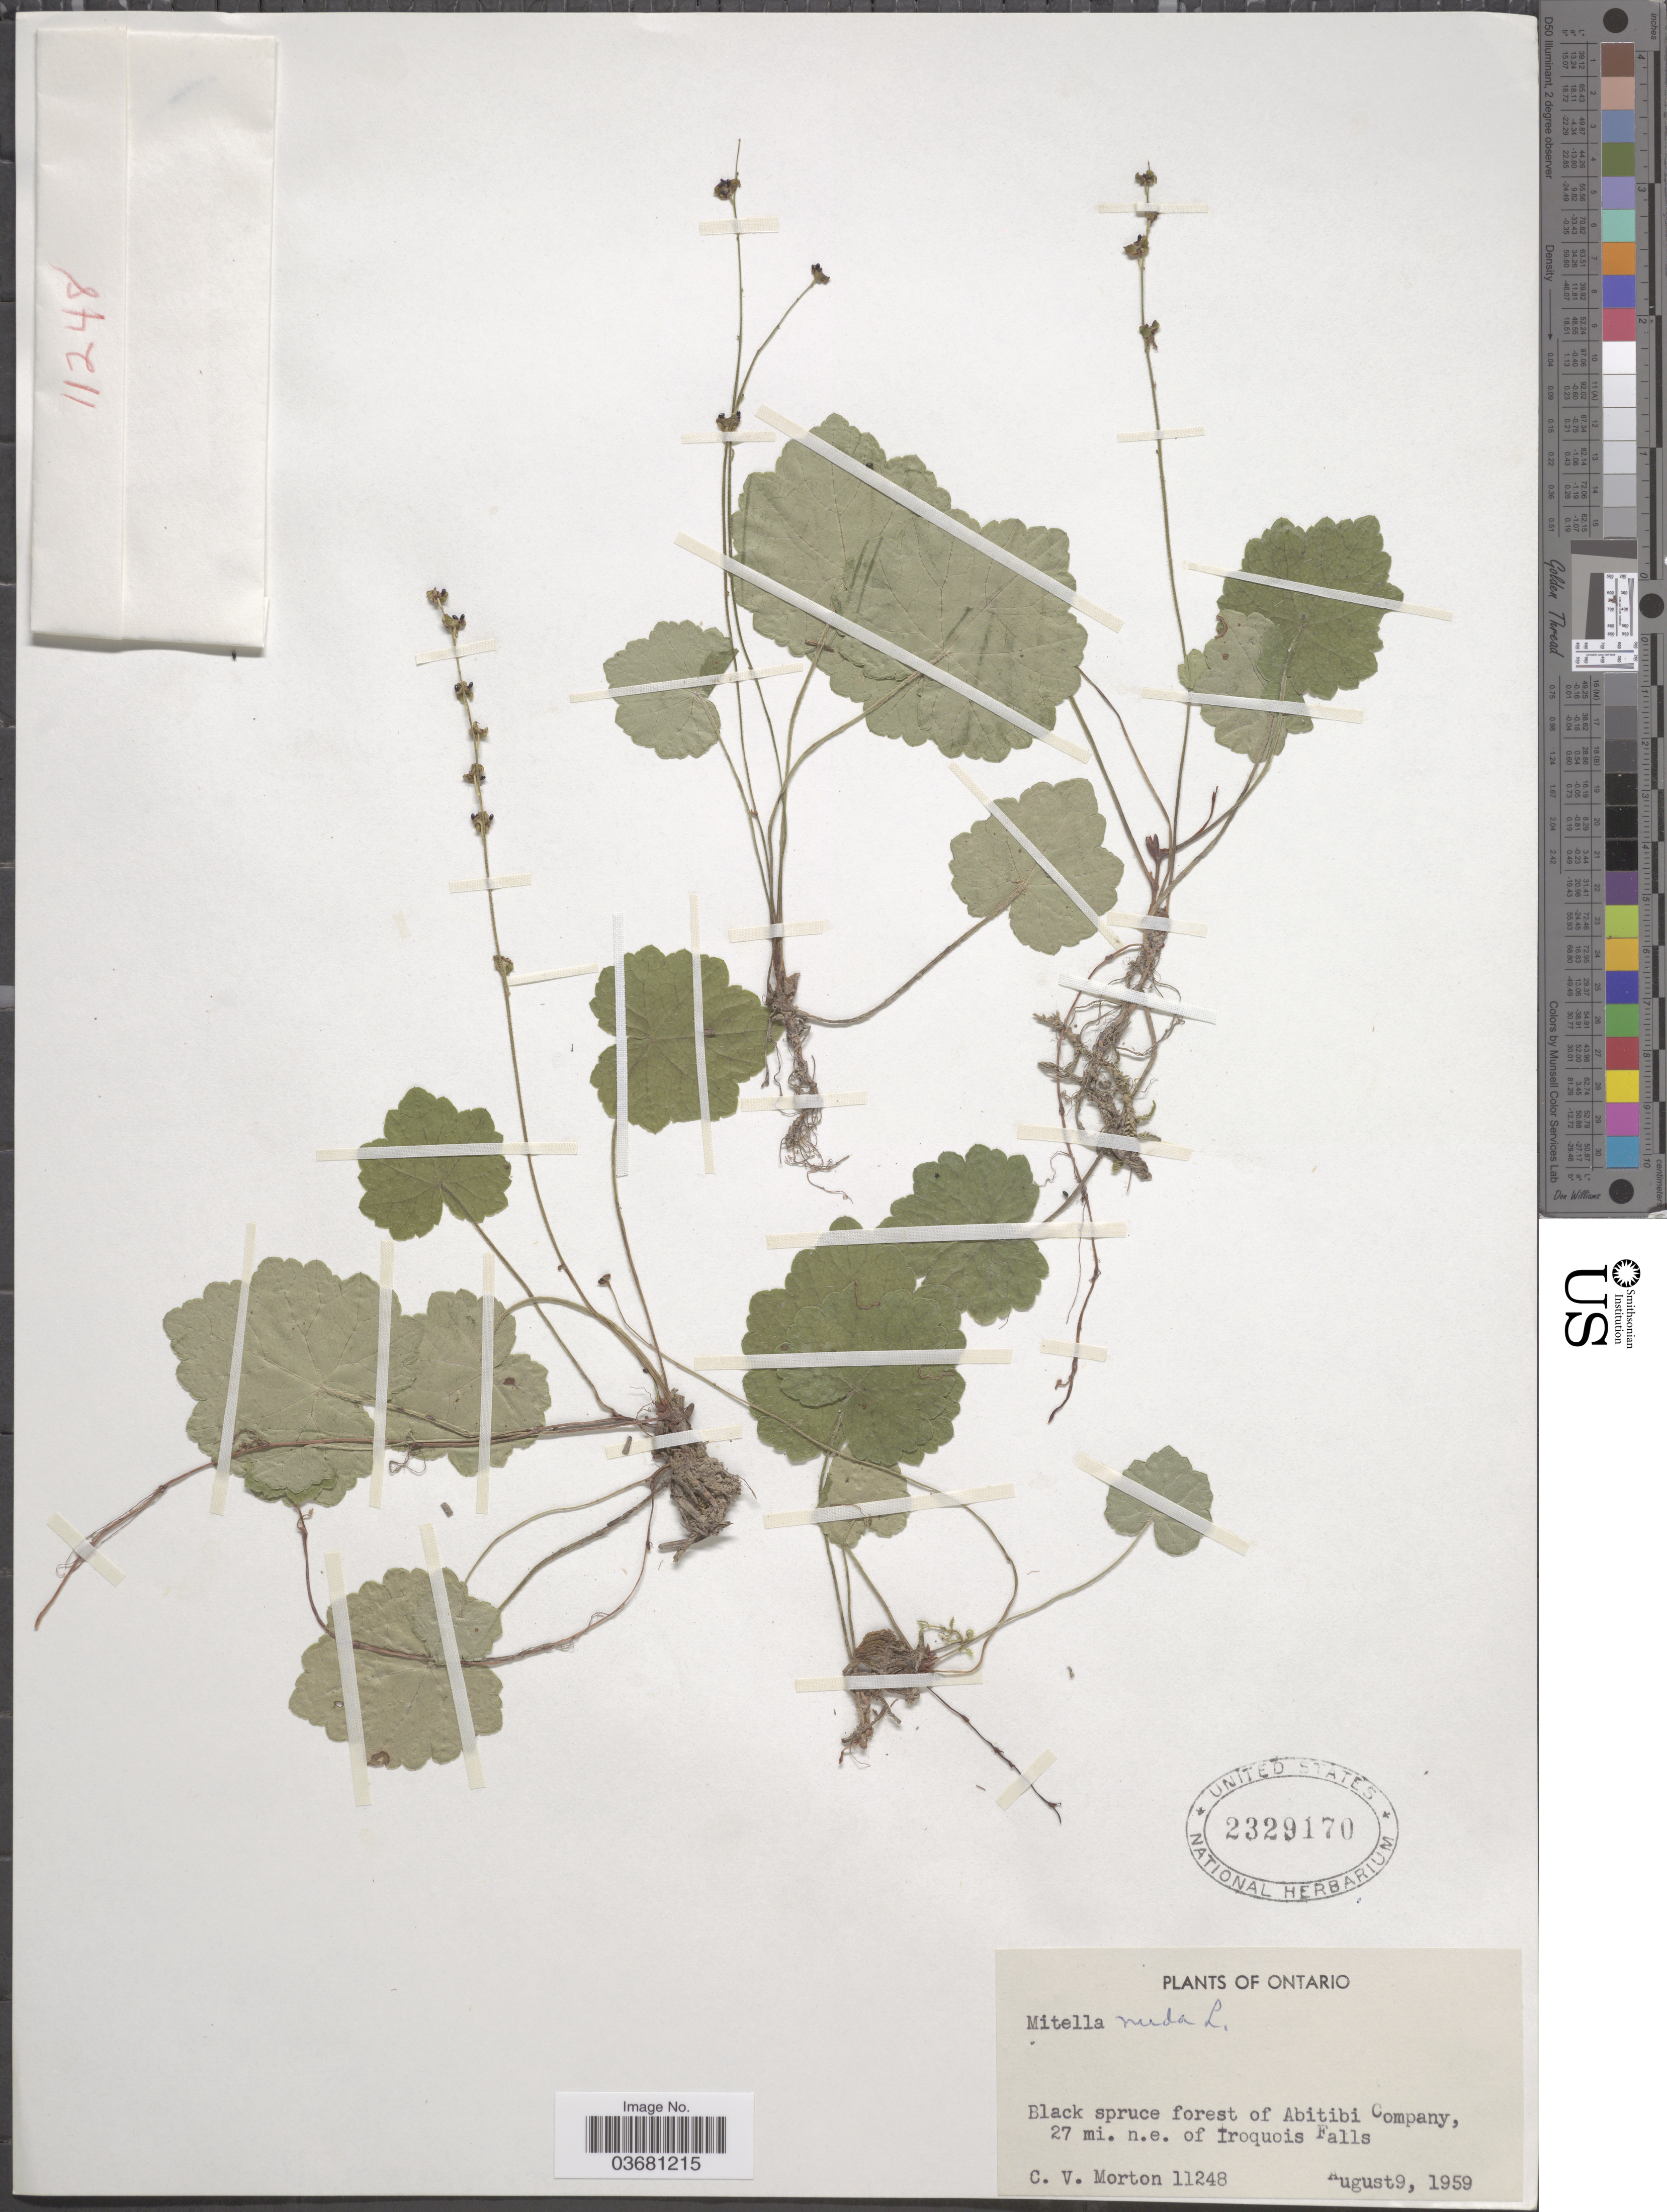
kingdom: Plantae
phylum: Tracheophyta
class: Magnoliopsida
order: Saxifragales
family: Saxifragaceae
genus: Mitella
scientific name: Mitella nuda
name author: L.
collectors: C. V. Morton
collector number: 11248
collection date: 1959-08-09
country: Canada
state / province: Ontario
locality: Black spruce forest of Abitibi Company, 27 mi. n.e. of Iroquois Falls.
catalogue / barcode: US 2329170